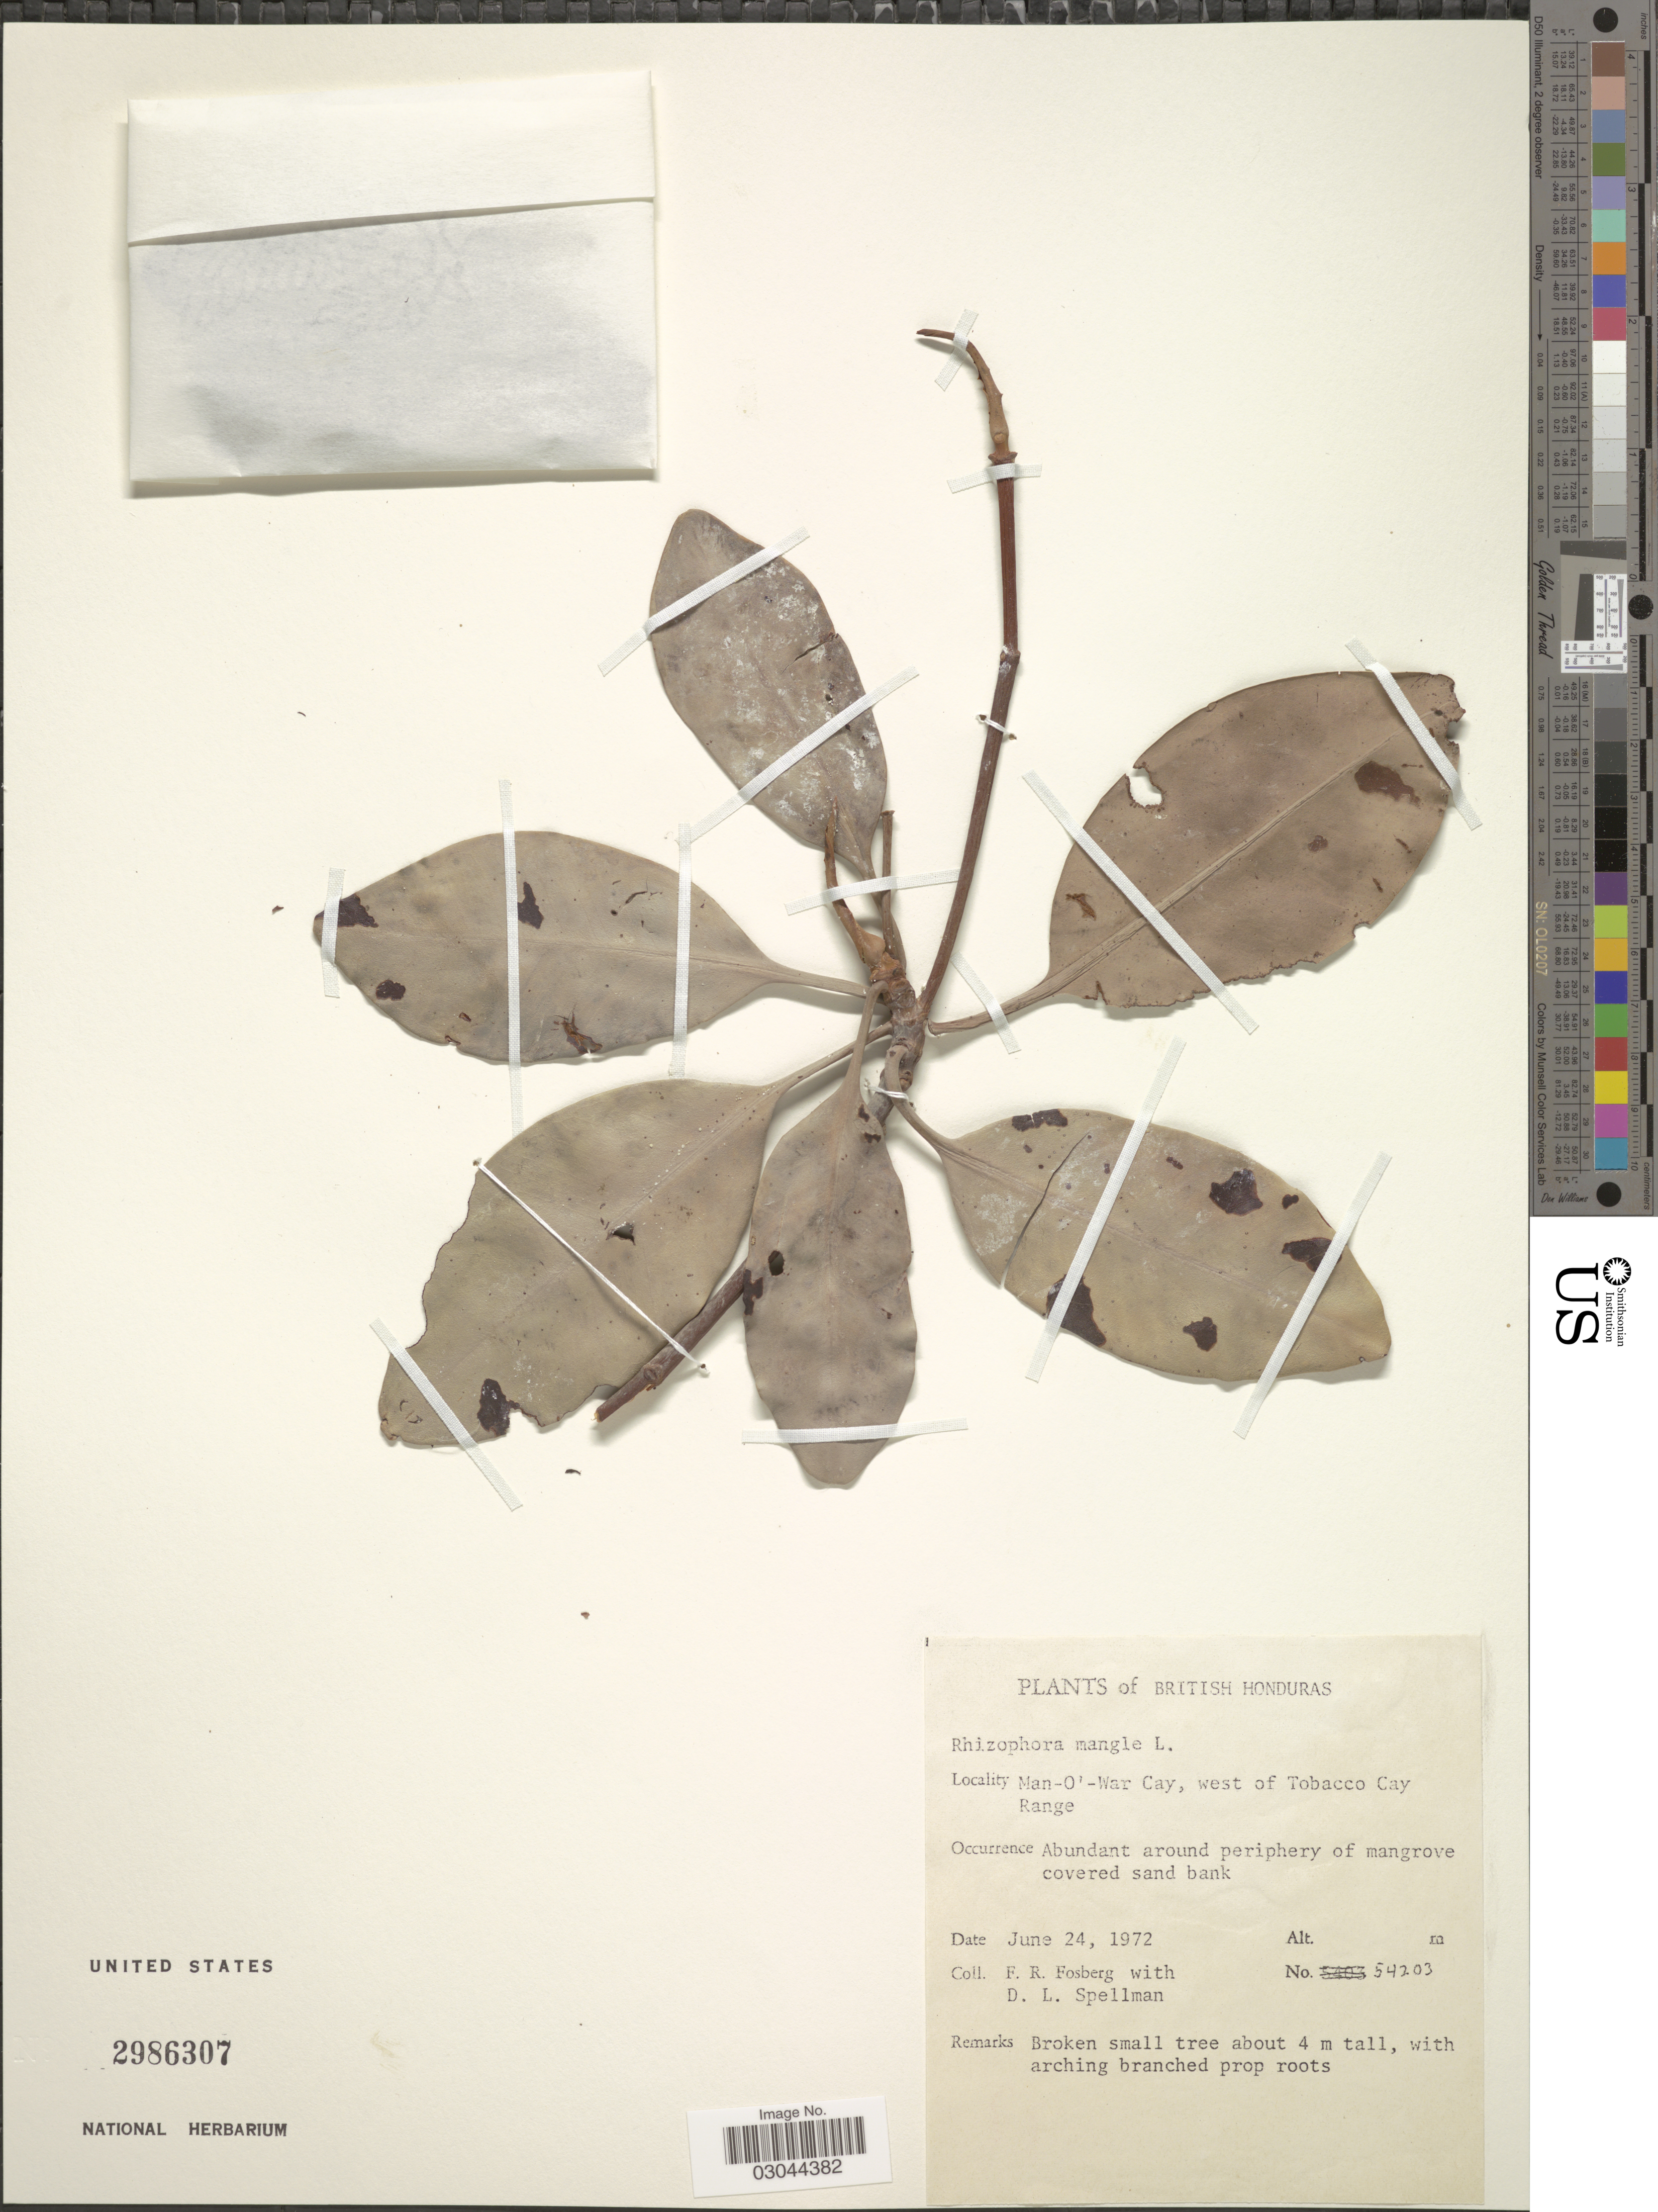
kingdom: Plantae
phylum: Tracheophyta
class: Magnoliopsida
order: Malpighiales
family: Rhizophoraceae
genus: Rhizophora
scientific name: Rhizophora mangle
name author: L.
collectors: F. R. Fosberg & D. L. Spellman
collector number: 54203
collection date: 1972-06-24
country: Belize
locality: British Honduras. Man-O'-War Cay, west of Tobacco Cay Range.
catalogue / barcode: US 2986307